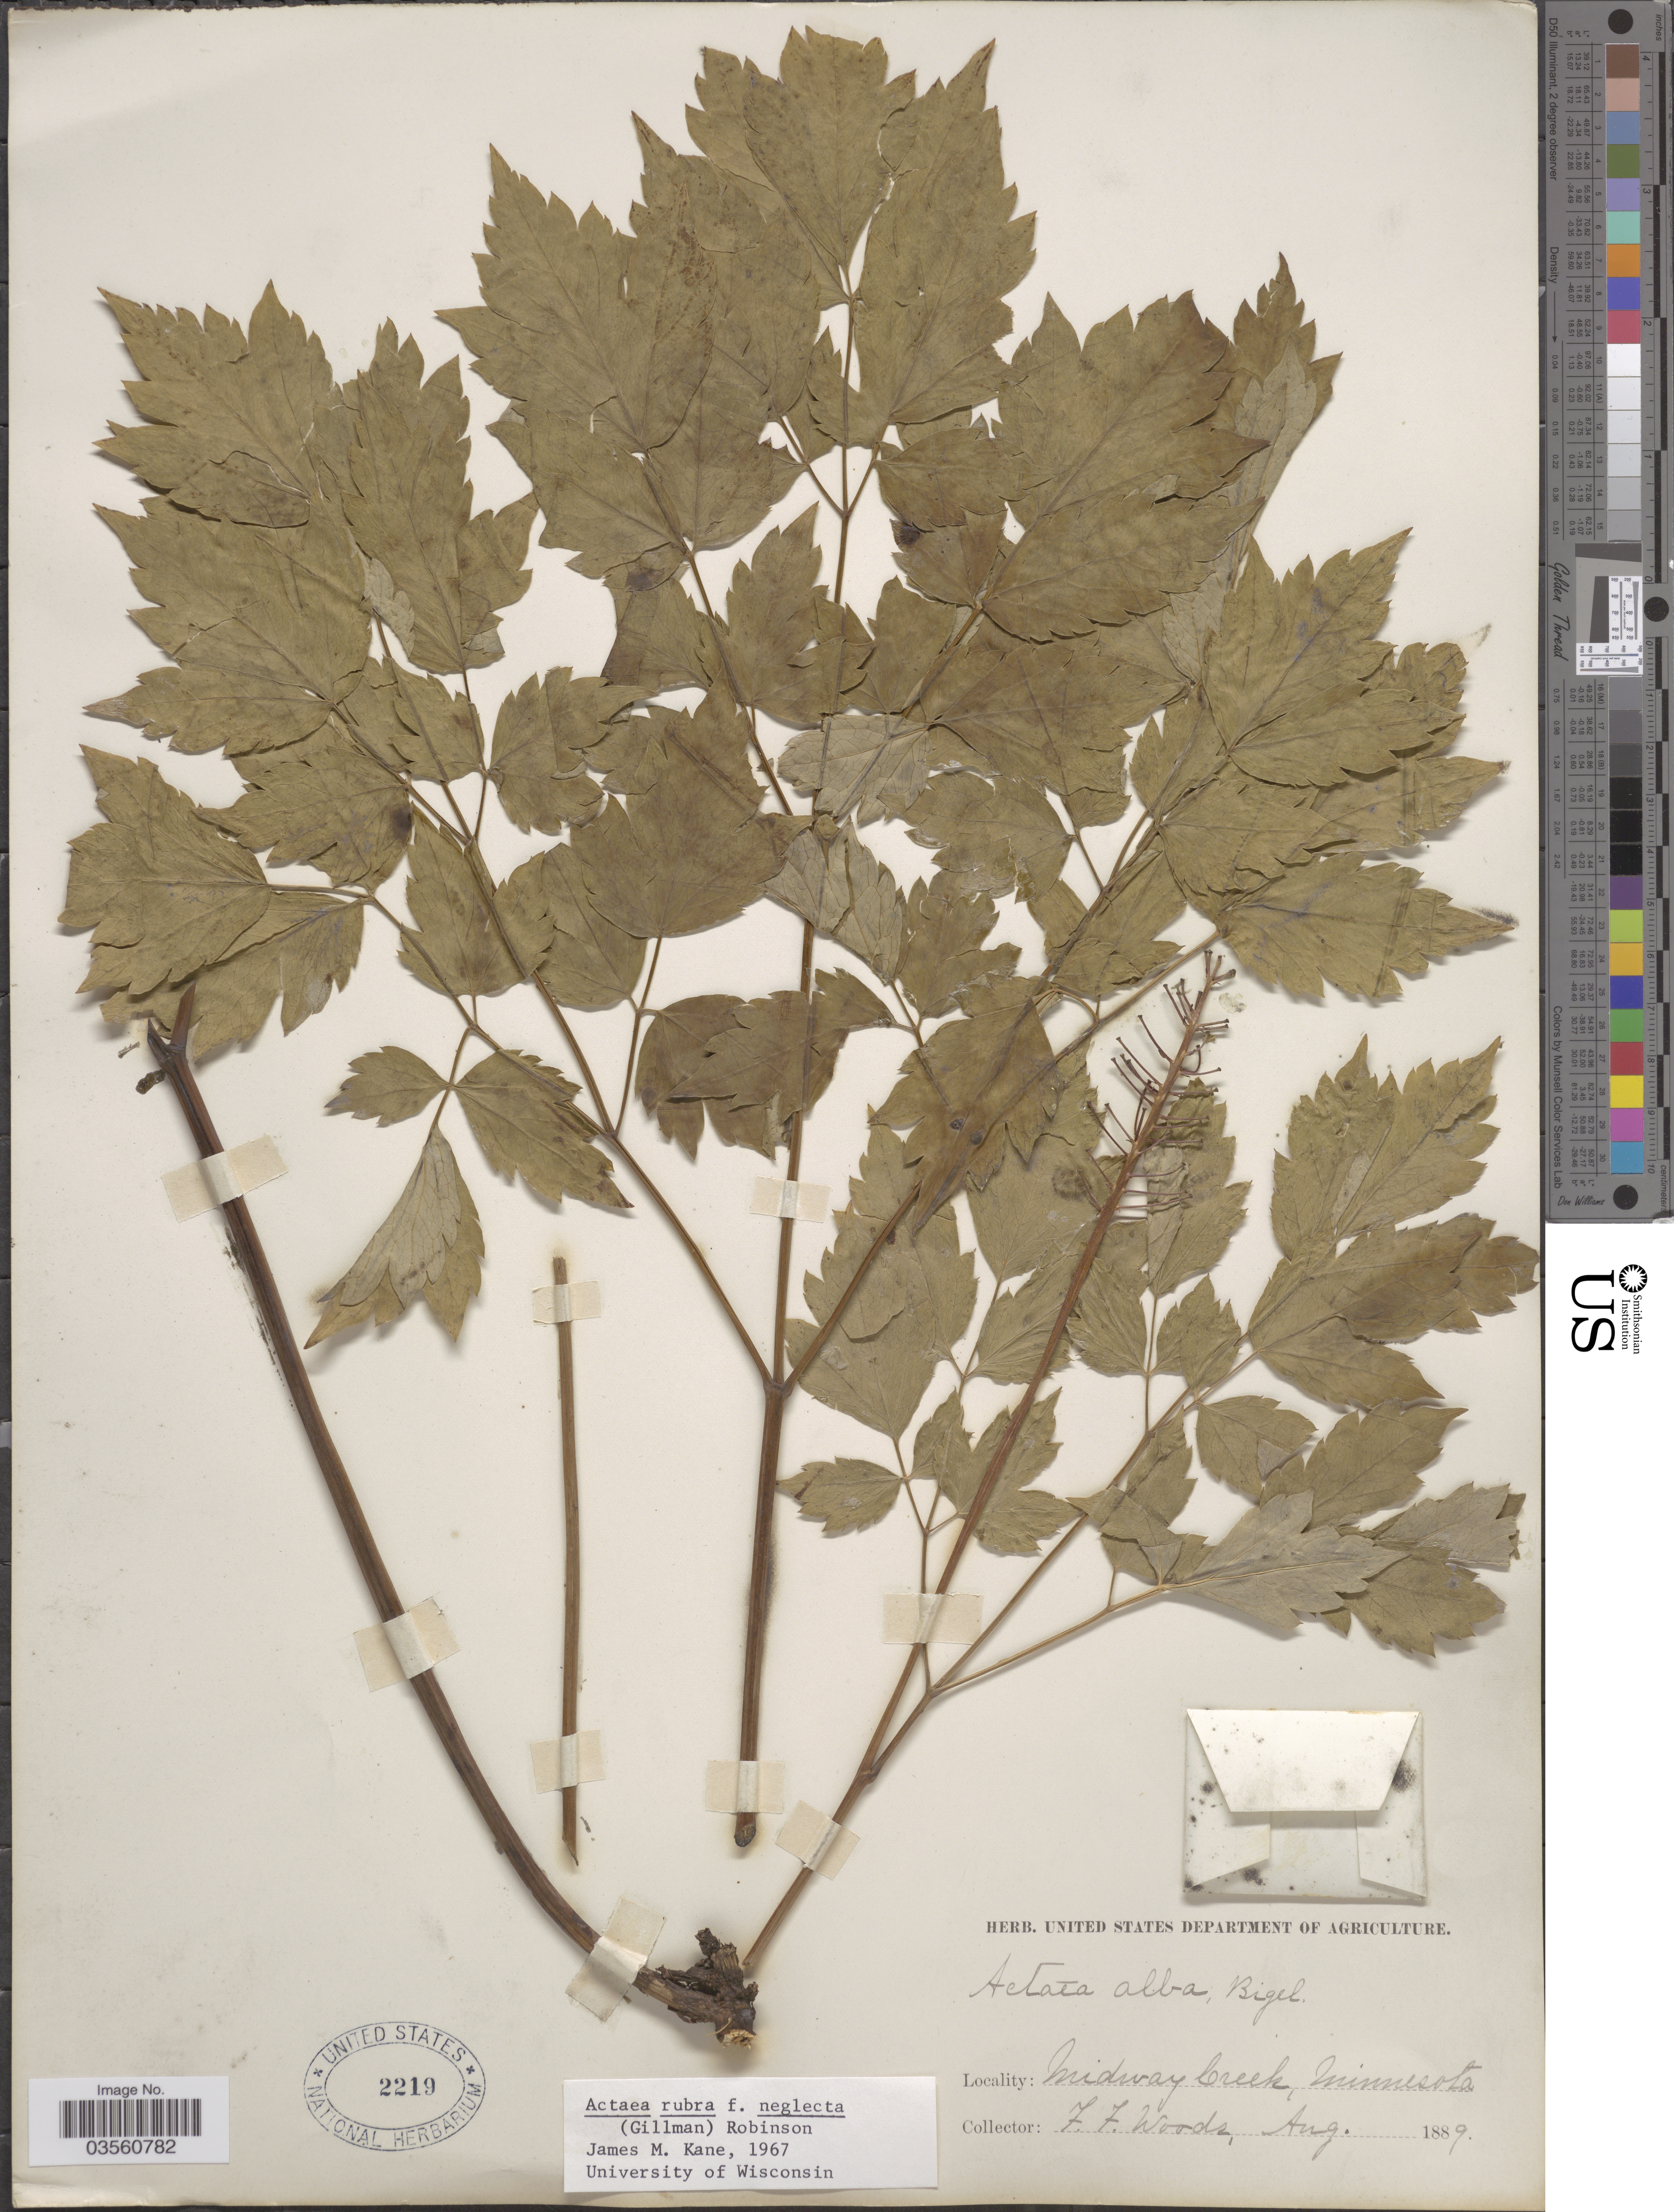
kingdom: Plantae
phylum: Tracheophyta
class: Magnoliopsida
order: Ranunculales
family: Ranunculaceae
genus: Actaea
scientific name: Actaea rubra f. neglecta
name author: (Gillman) B.L. Rob.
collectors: F. Woods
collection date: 1889-08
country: United States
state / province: Minnesota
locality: Midway Creek.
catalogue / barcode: US 2219